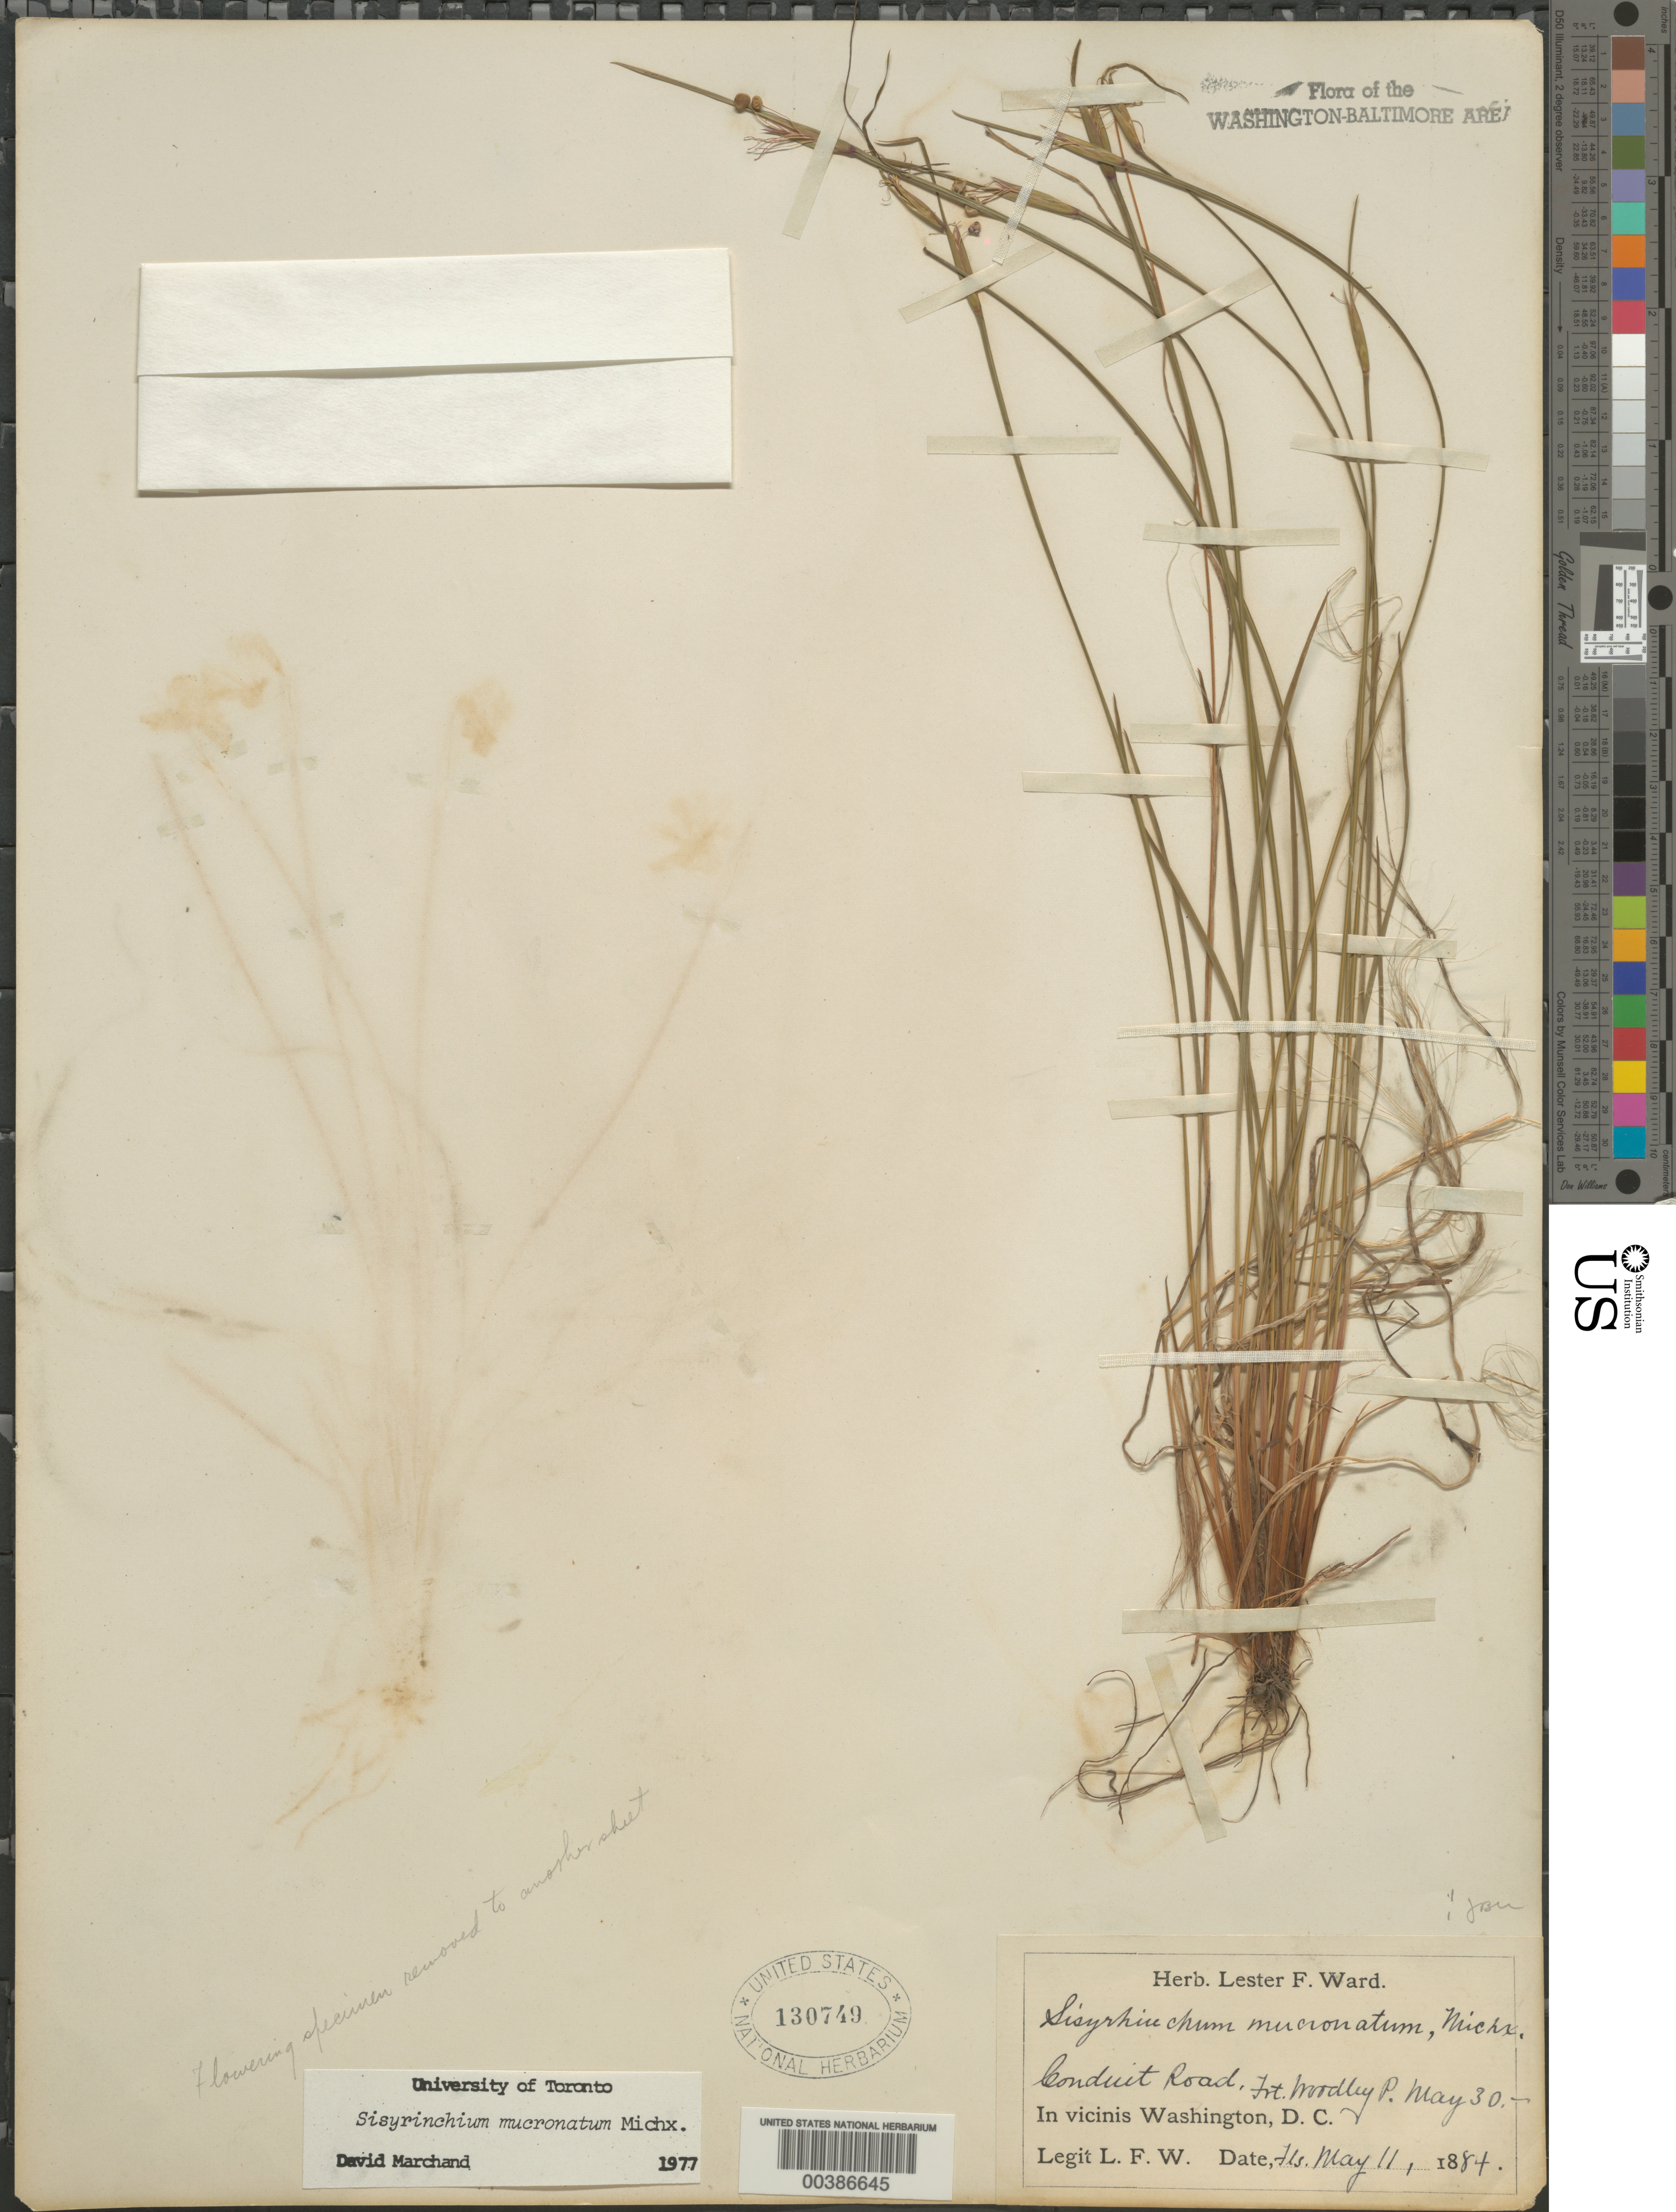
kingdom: Plantae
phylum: Tracheophyta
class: Liliopsida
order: Asparagales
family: Iridaceae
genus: Sisyrinchium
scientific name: Sisyrinchium mucronatum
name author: Michx.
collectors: L. F. Ward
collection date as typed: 30 May 1884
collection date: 1884-05-30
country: United States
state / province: District of Columbia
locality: Woodley Park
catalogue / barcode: US 130749